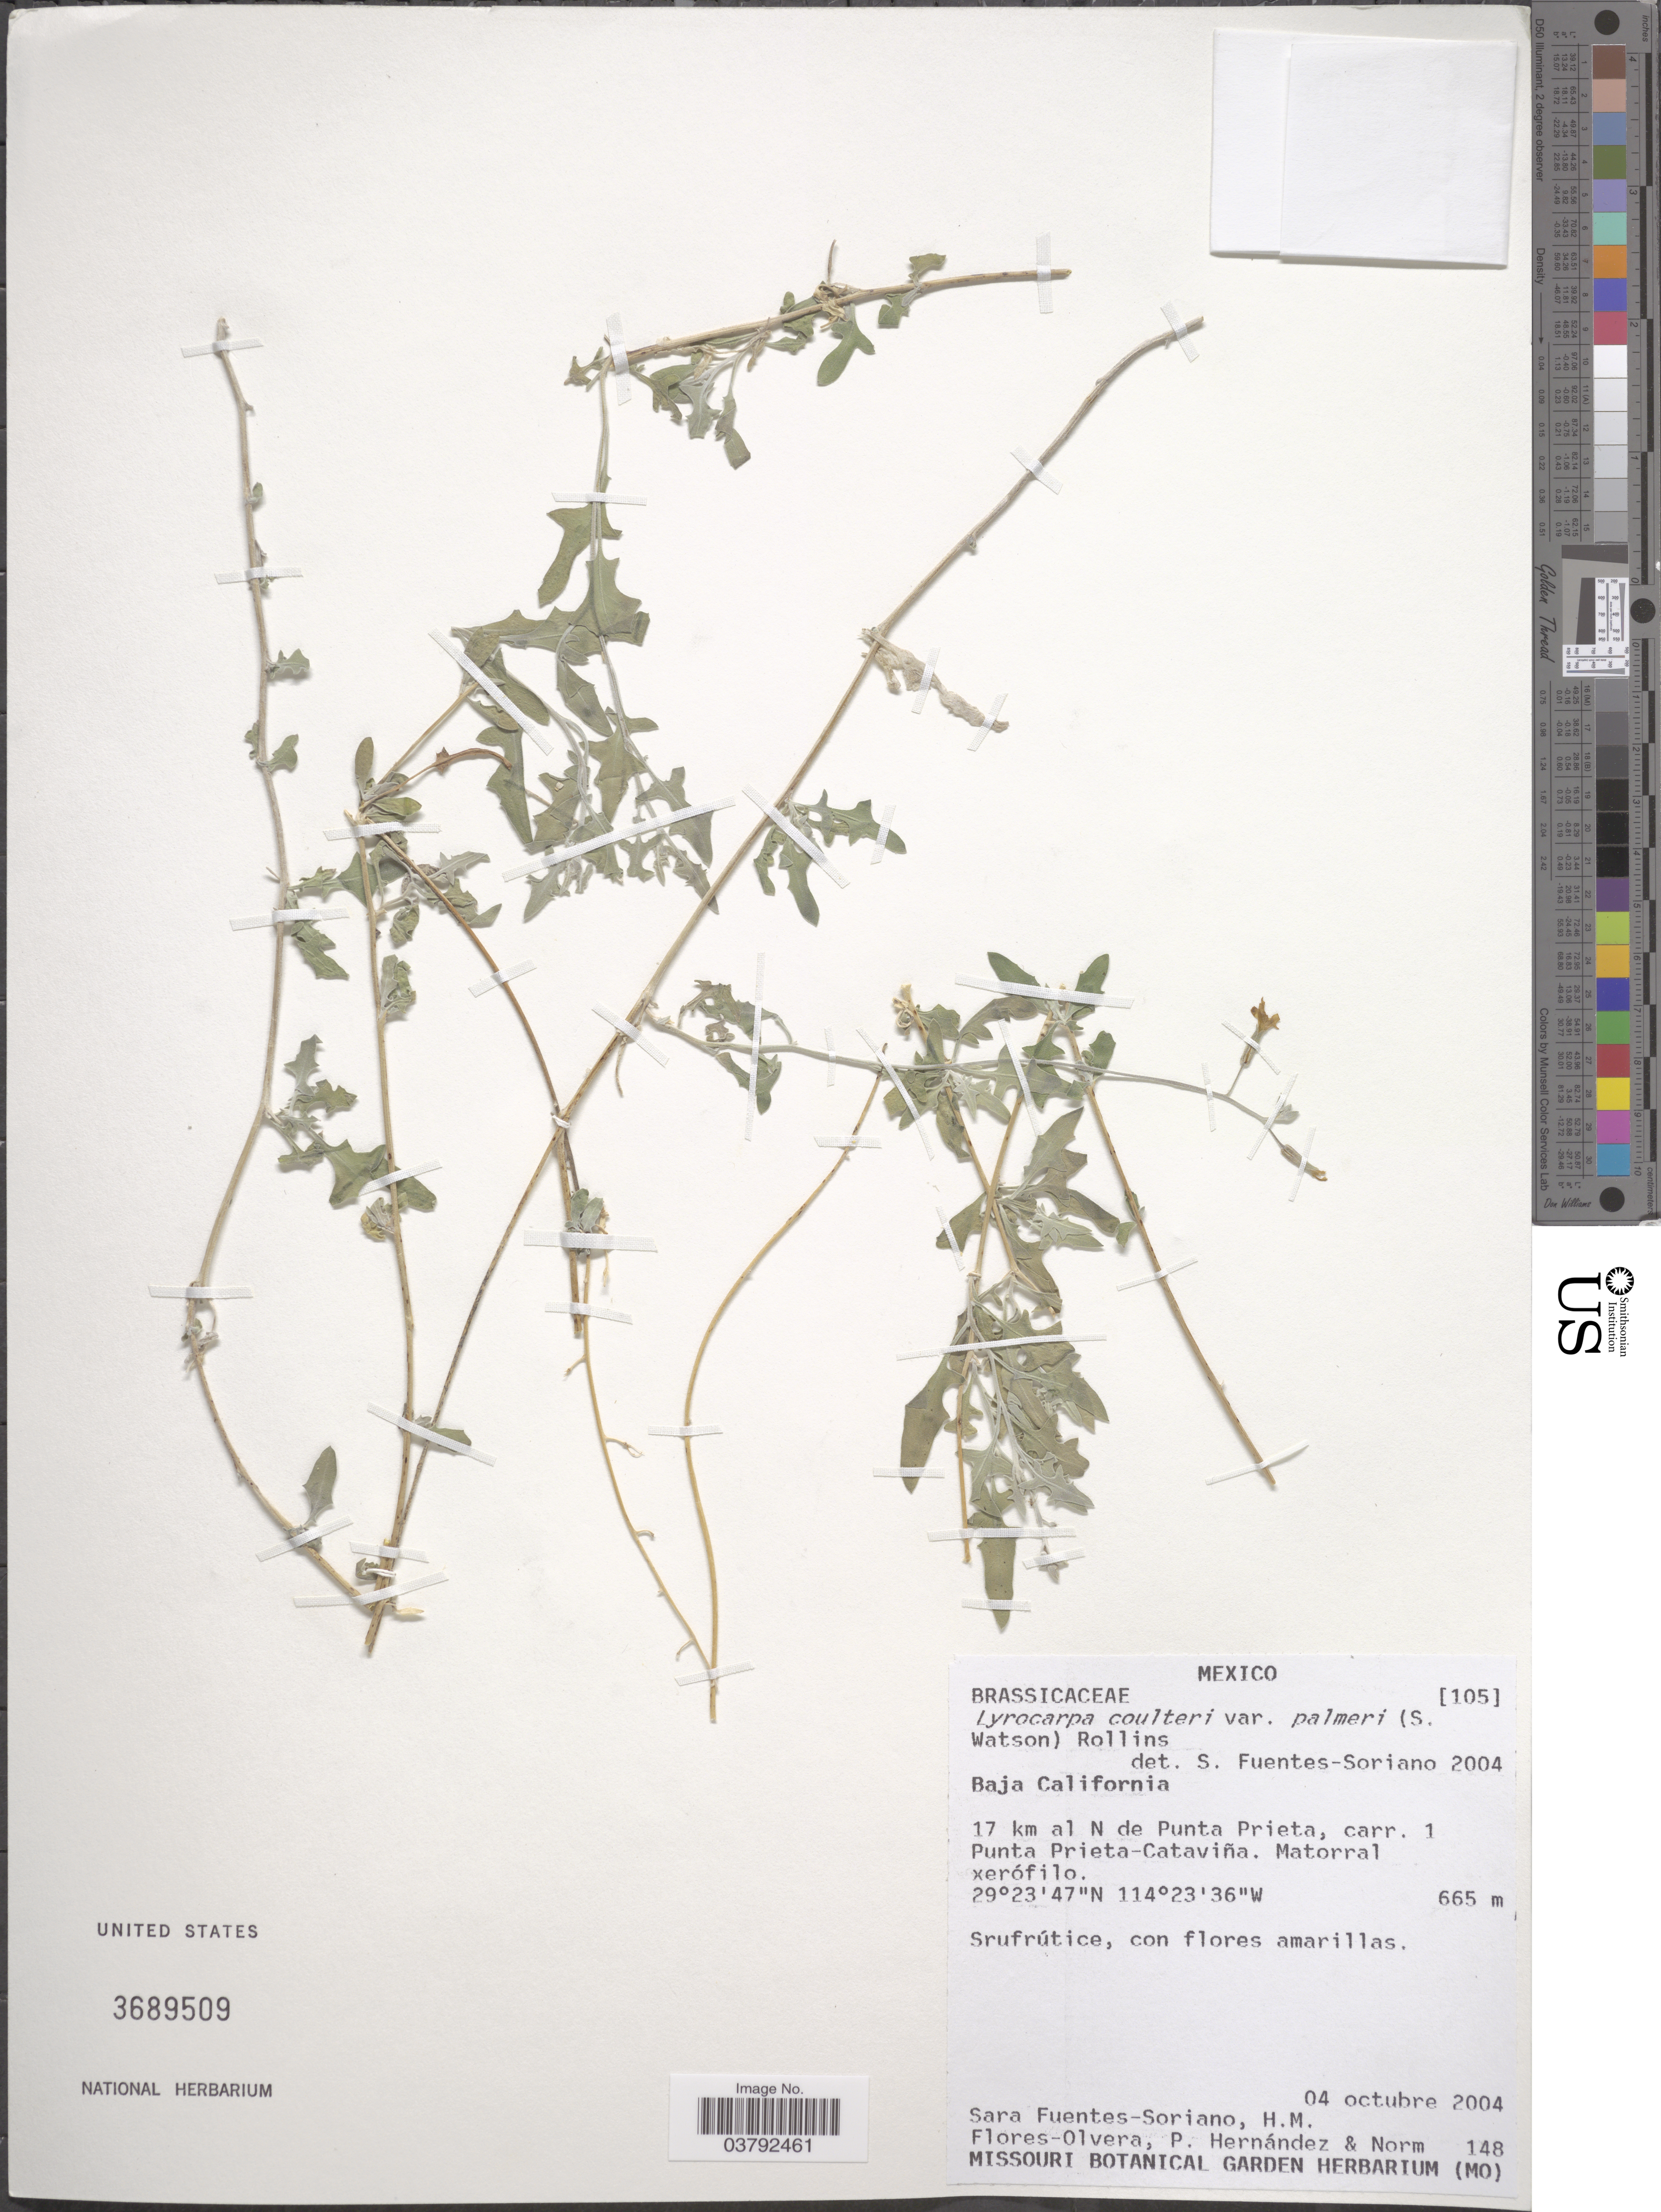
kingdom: Plantae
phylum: Tracheophyta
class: Magnoliopsida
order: Brassicales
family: Brassicaceae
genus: Lyrocarpa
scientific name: Lyrocarpa coulteri var. palmeri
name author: (S. Watson) Rollins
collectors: S. Fuentes-Soriano, H. Flores Olvera, P. Hernández & Norm.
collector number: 148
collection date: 2004-10-04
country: Mexico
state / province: Baja California Norte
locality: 17 km al N de Punta Prieta, carr. 1 Punta Prieta-Cataviña.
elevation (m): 665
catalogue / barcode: US 3689509